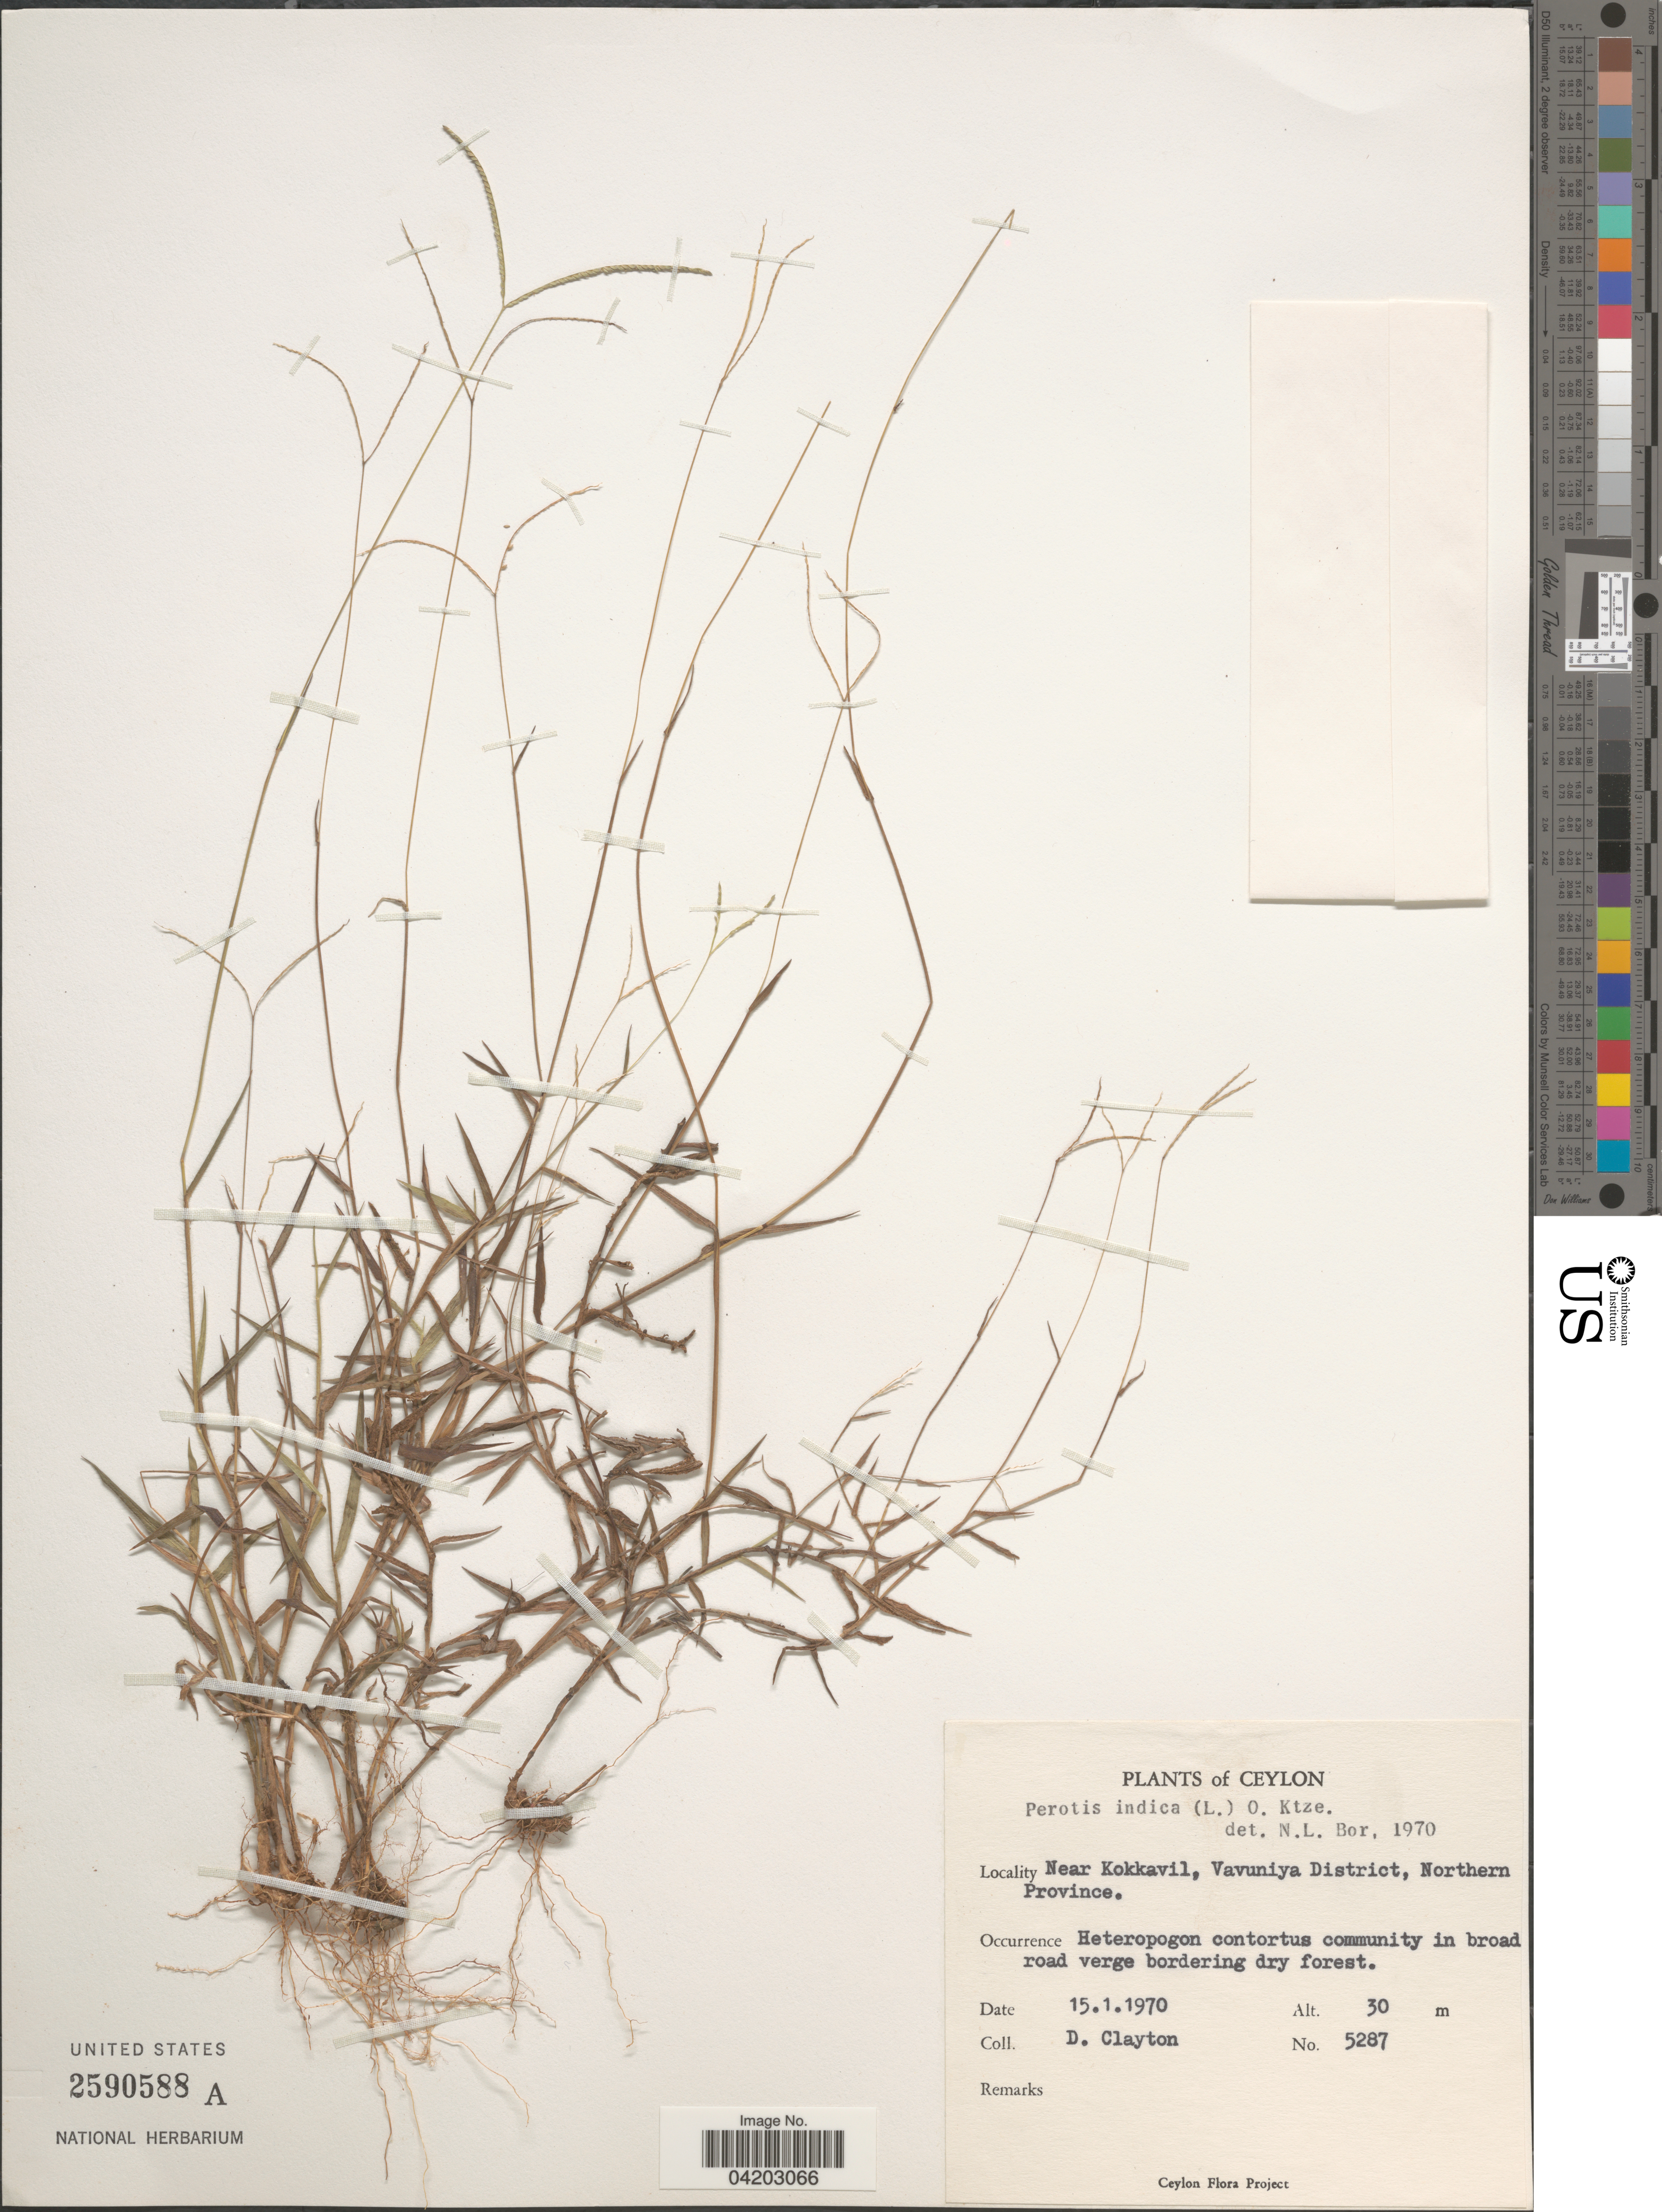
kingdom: Plantae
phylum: Tracheophyta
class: Liliopsida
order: Poales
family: Poaceae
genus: Perotis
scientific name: Perotis indica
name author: (L.) Kuntze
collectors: D. Clayton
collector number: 5287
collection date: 1970-01-15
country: Sri Lanka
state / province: Northern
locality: Ceylon. Near Kokkavil, Vavuniya District.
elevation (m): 30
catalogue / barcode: US 2590588A